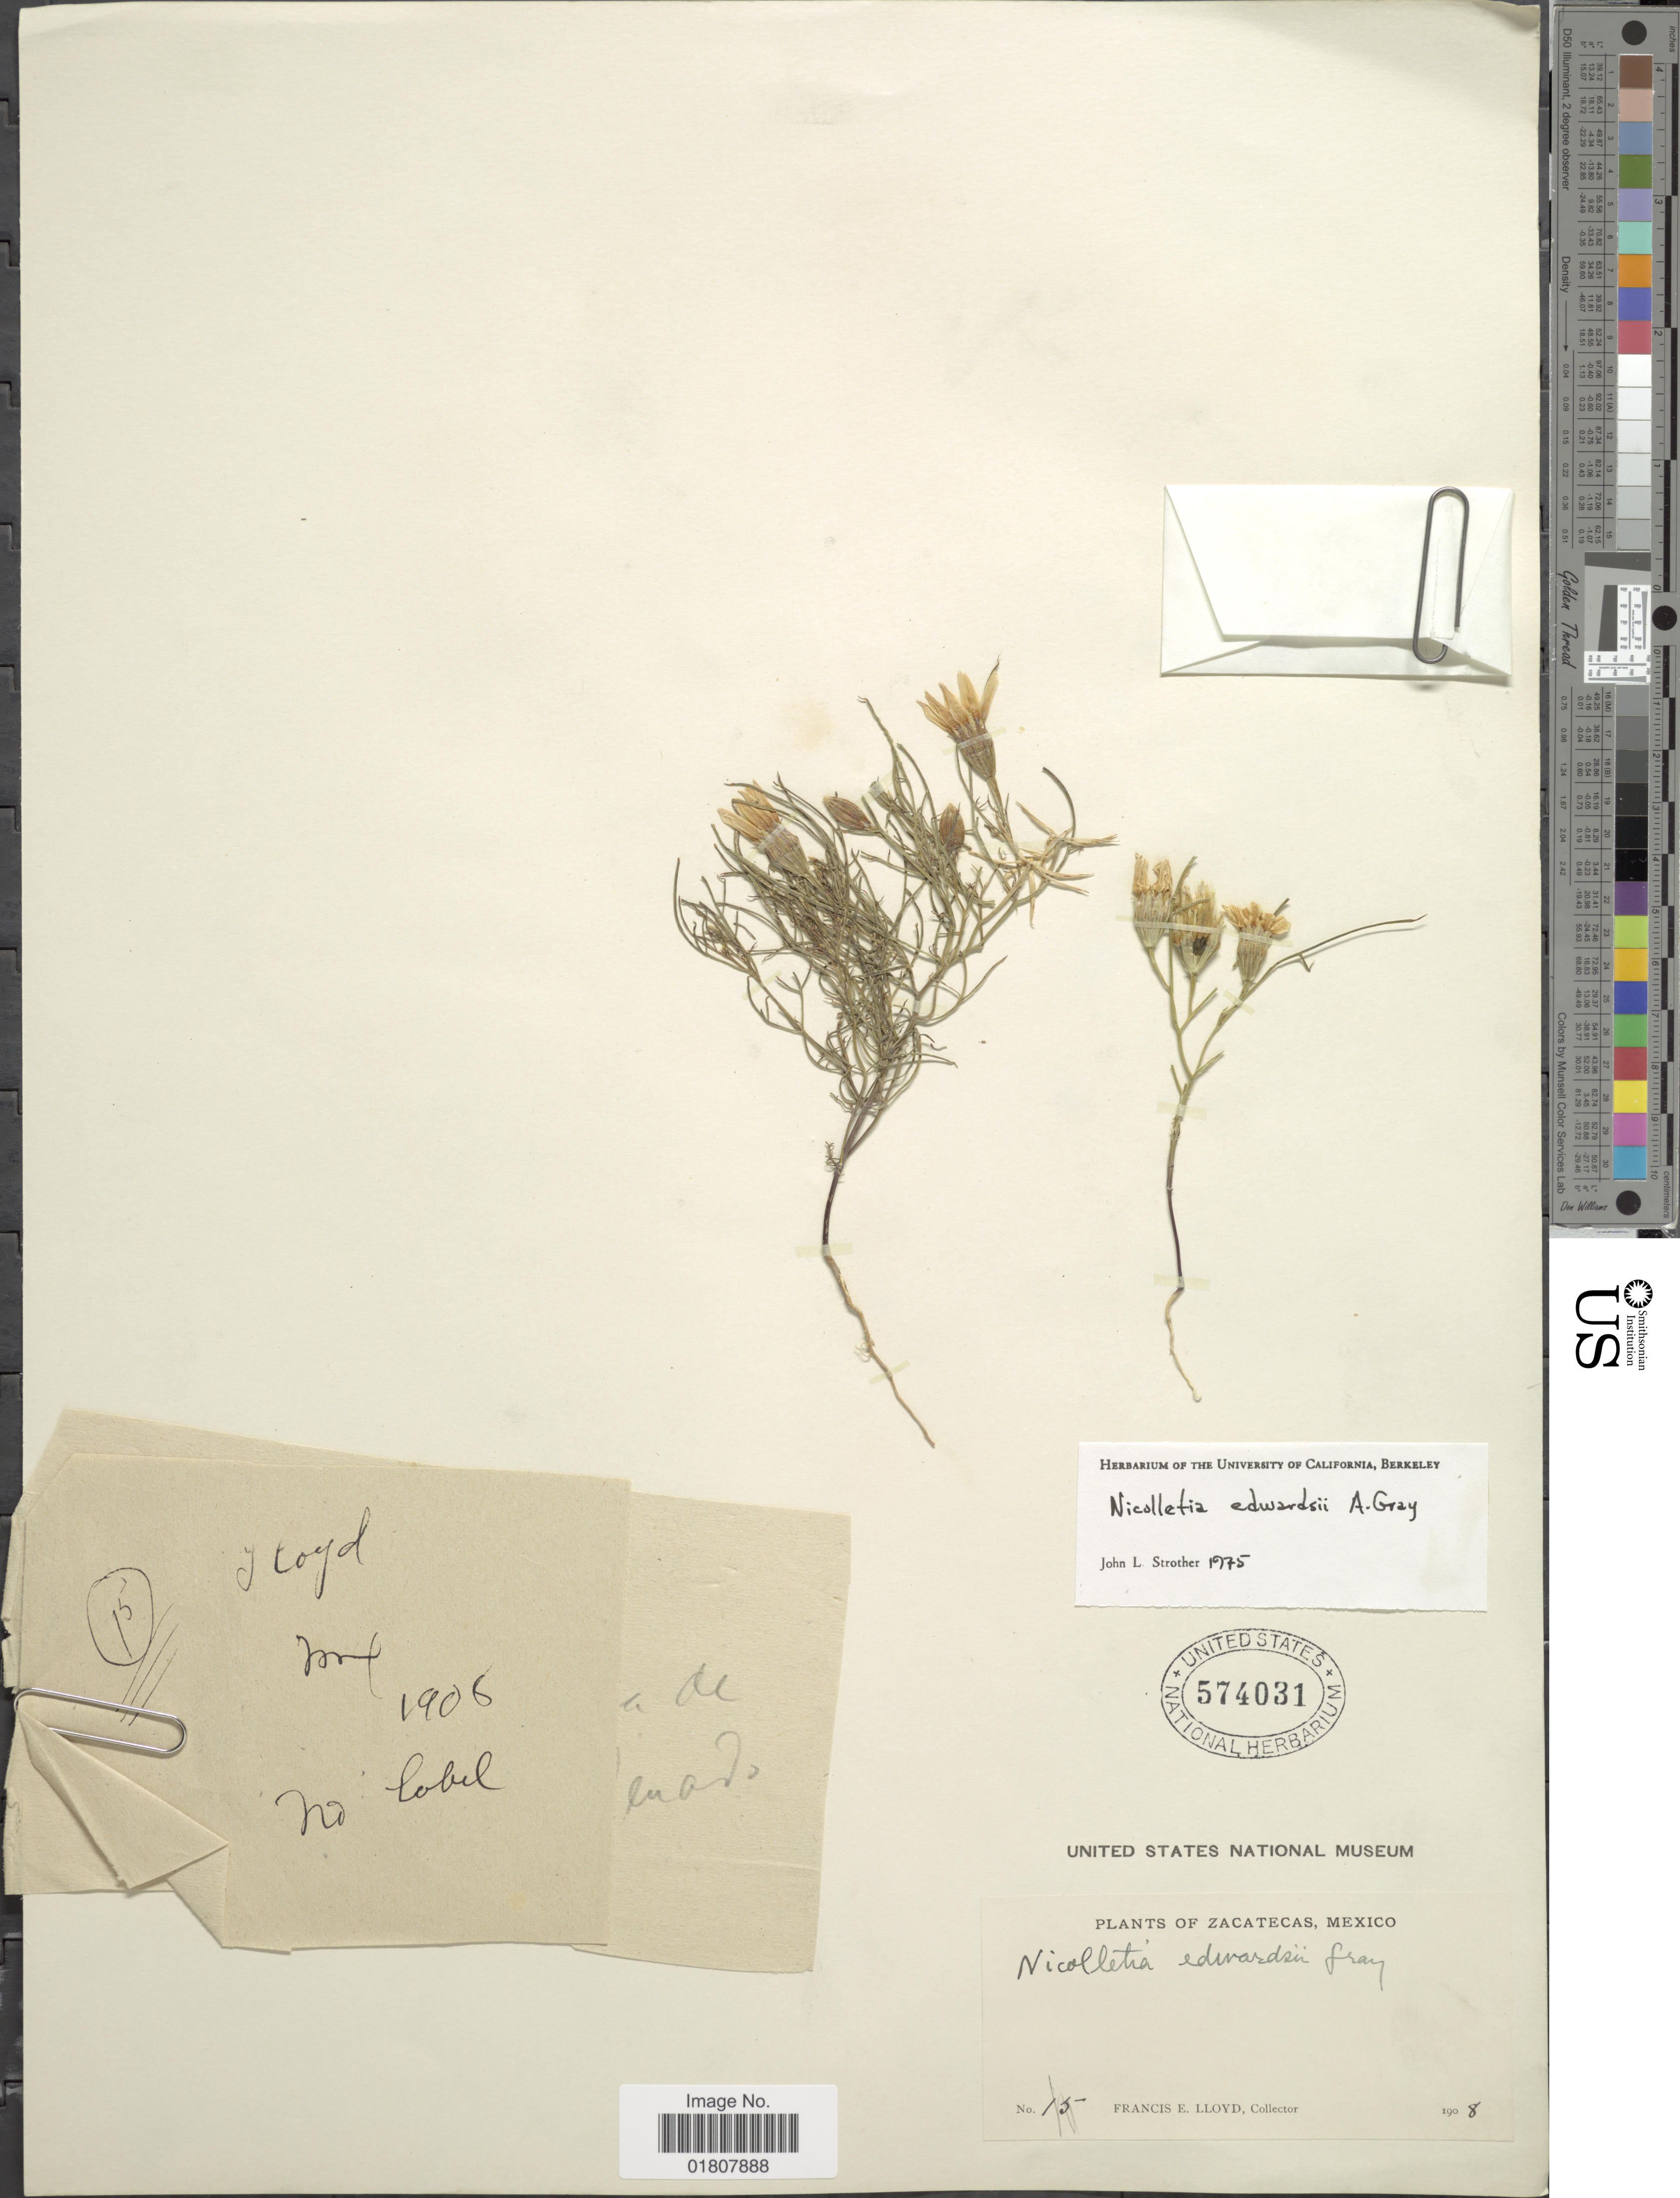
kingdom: Plantae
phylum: Tracheophyta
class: Magnoliopsida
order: Asterales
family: Asteraceae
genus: Nicolletia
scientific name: Nicolletia edwardsii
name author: A. Gray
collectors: Lloyd, C. E.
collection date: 1908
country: Mexico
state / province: Zacatecas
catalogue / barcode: US 574031